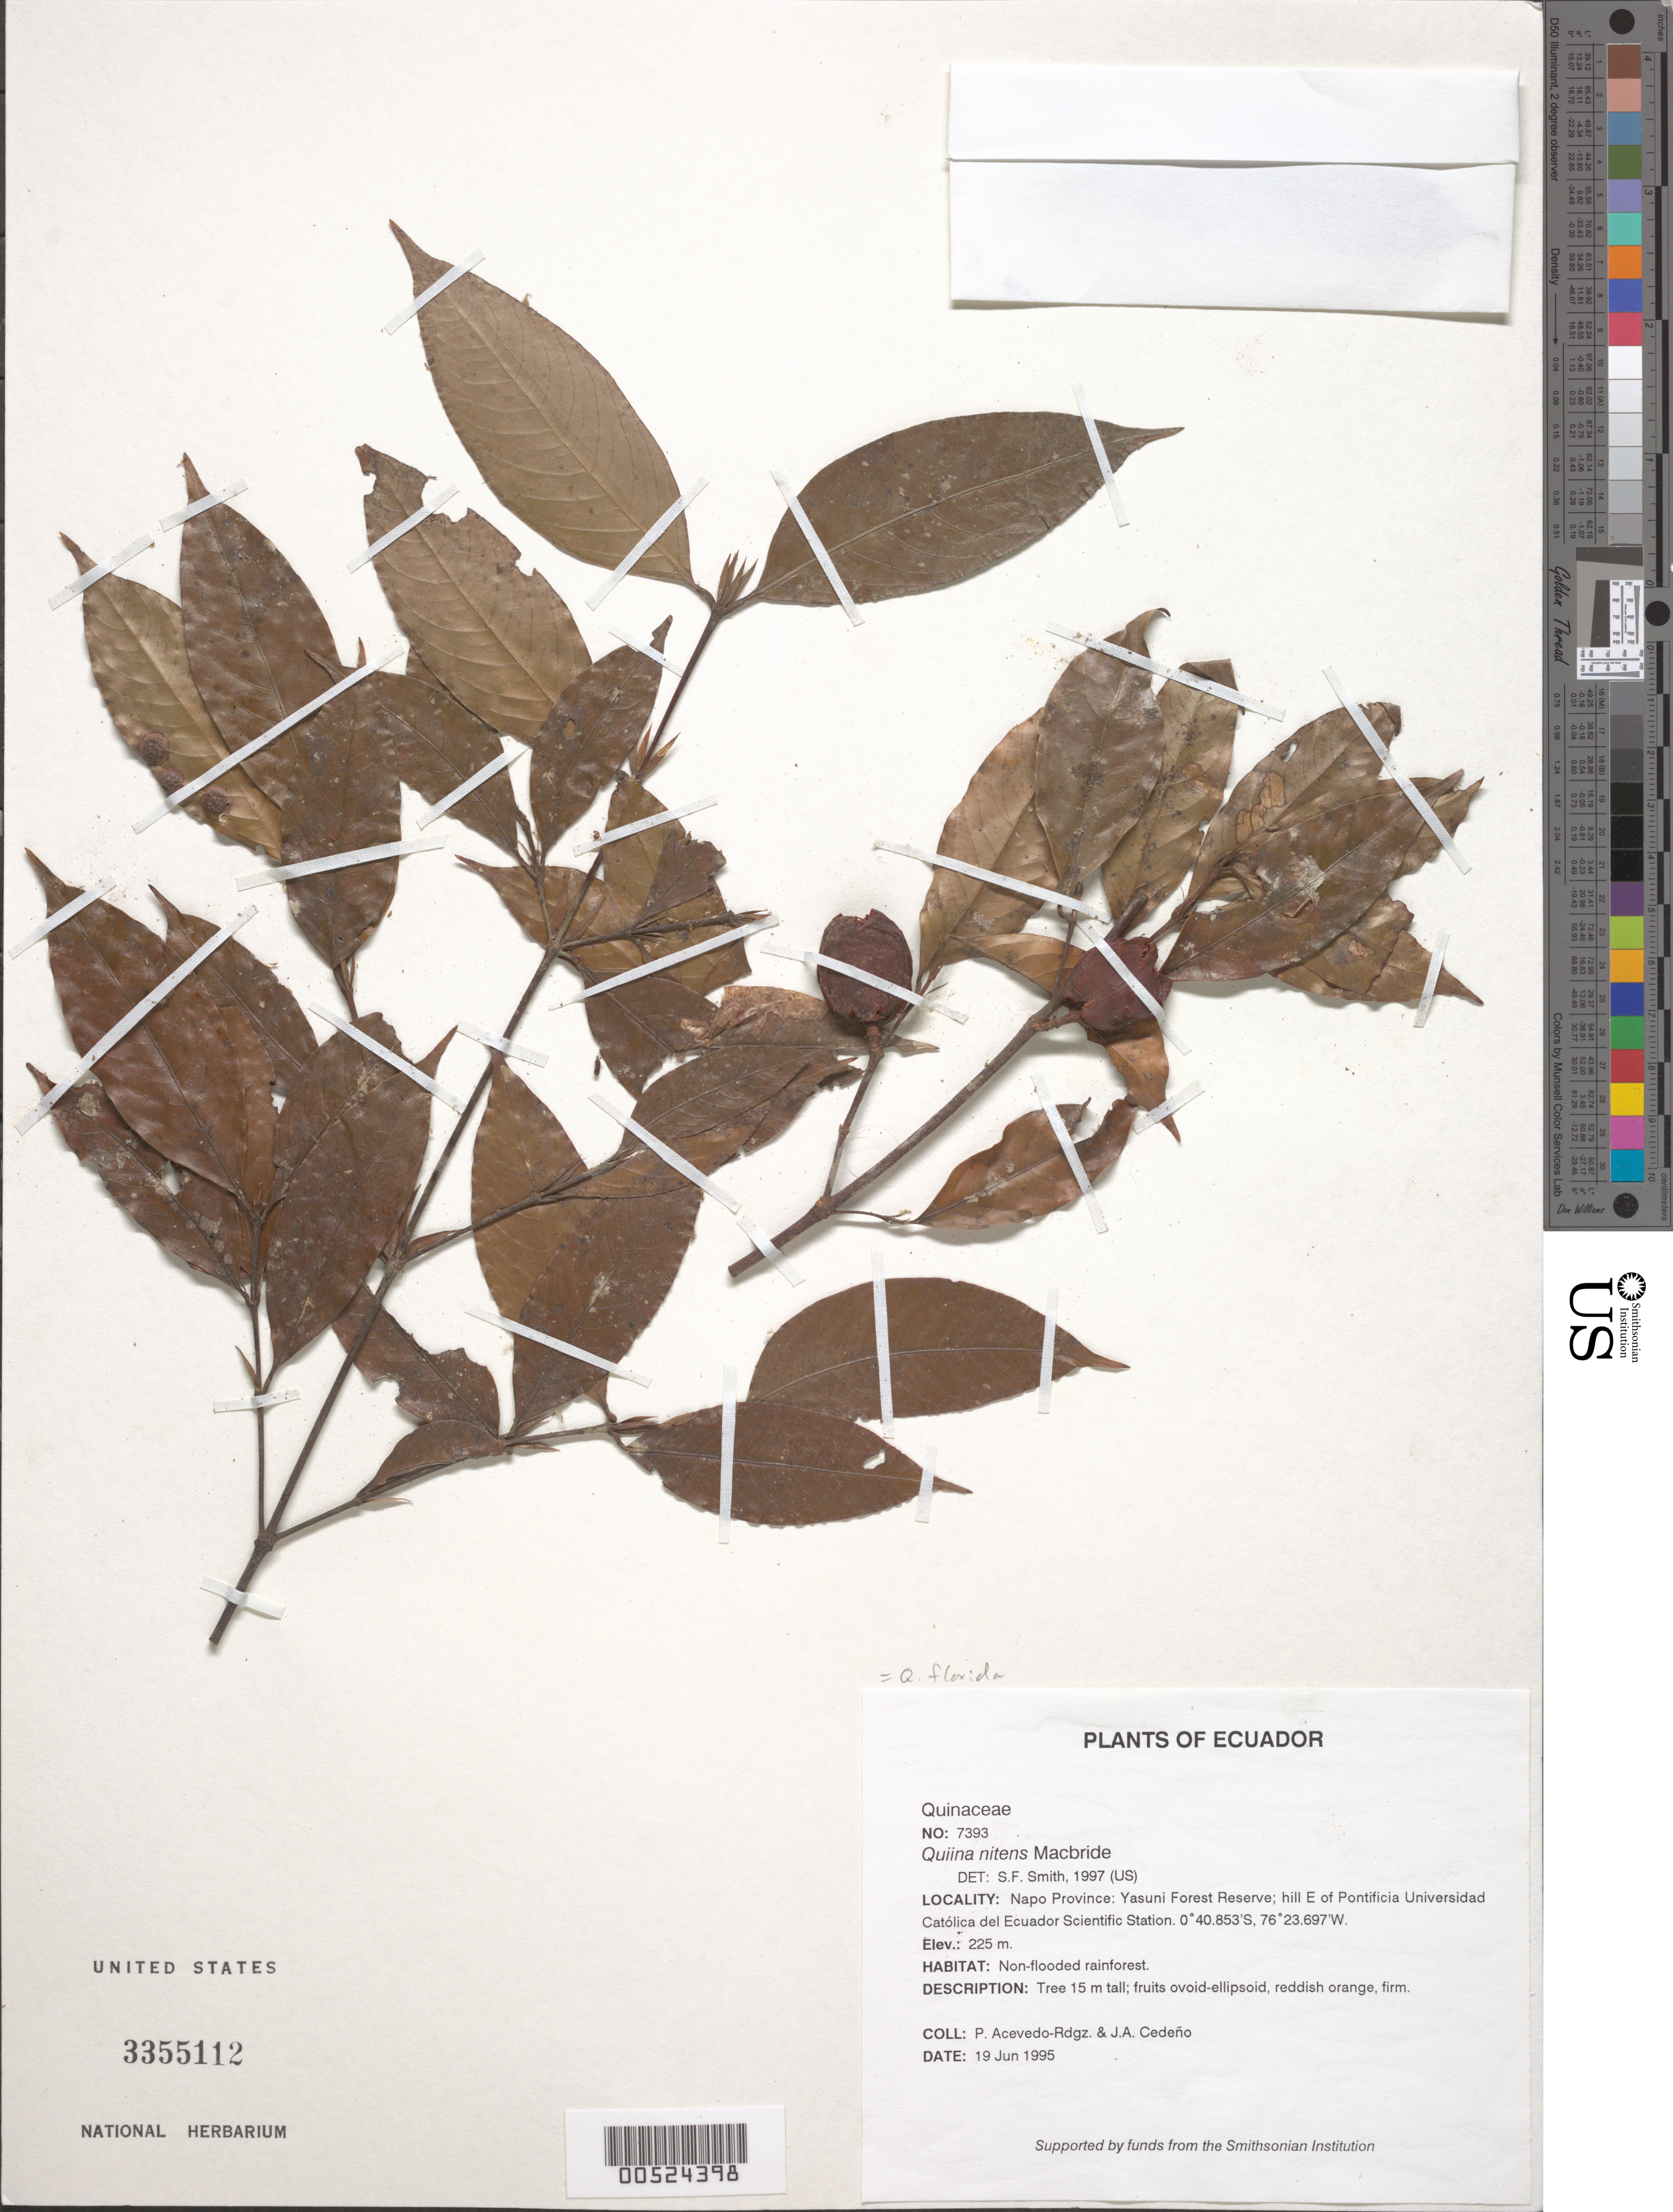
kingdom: Plantae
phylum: Tracheophyta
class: Magnoliopsida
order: Malpighiales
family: Quiinaceae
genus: Quiina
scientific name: Quiina florida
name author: Poepp. ex Tul.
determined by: Schneider, J. V.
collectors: P. Acevedo-Rodr. & J. A. Cedeño M.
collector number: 7393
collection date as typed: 19 Jun 1995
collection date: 1995-06-19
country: Ecuador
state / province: Napo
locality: Napo Province: Yasuni Forest Reserve; hill E of Pontificia Universidad Católica del Ecuador Scientific Station.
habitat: Non-flooded rainforest.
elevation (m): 225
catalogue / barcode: US 3355112